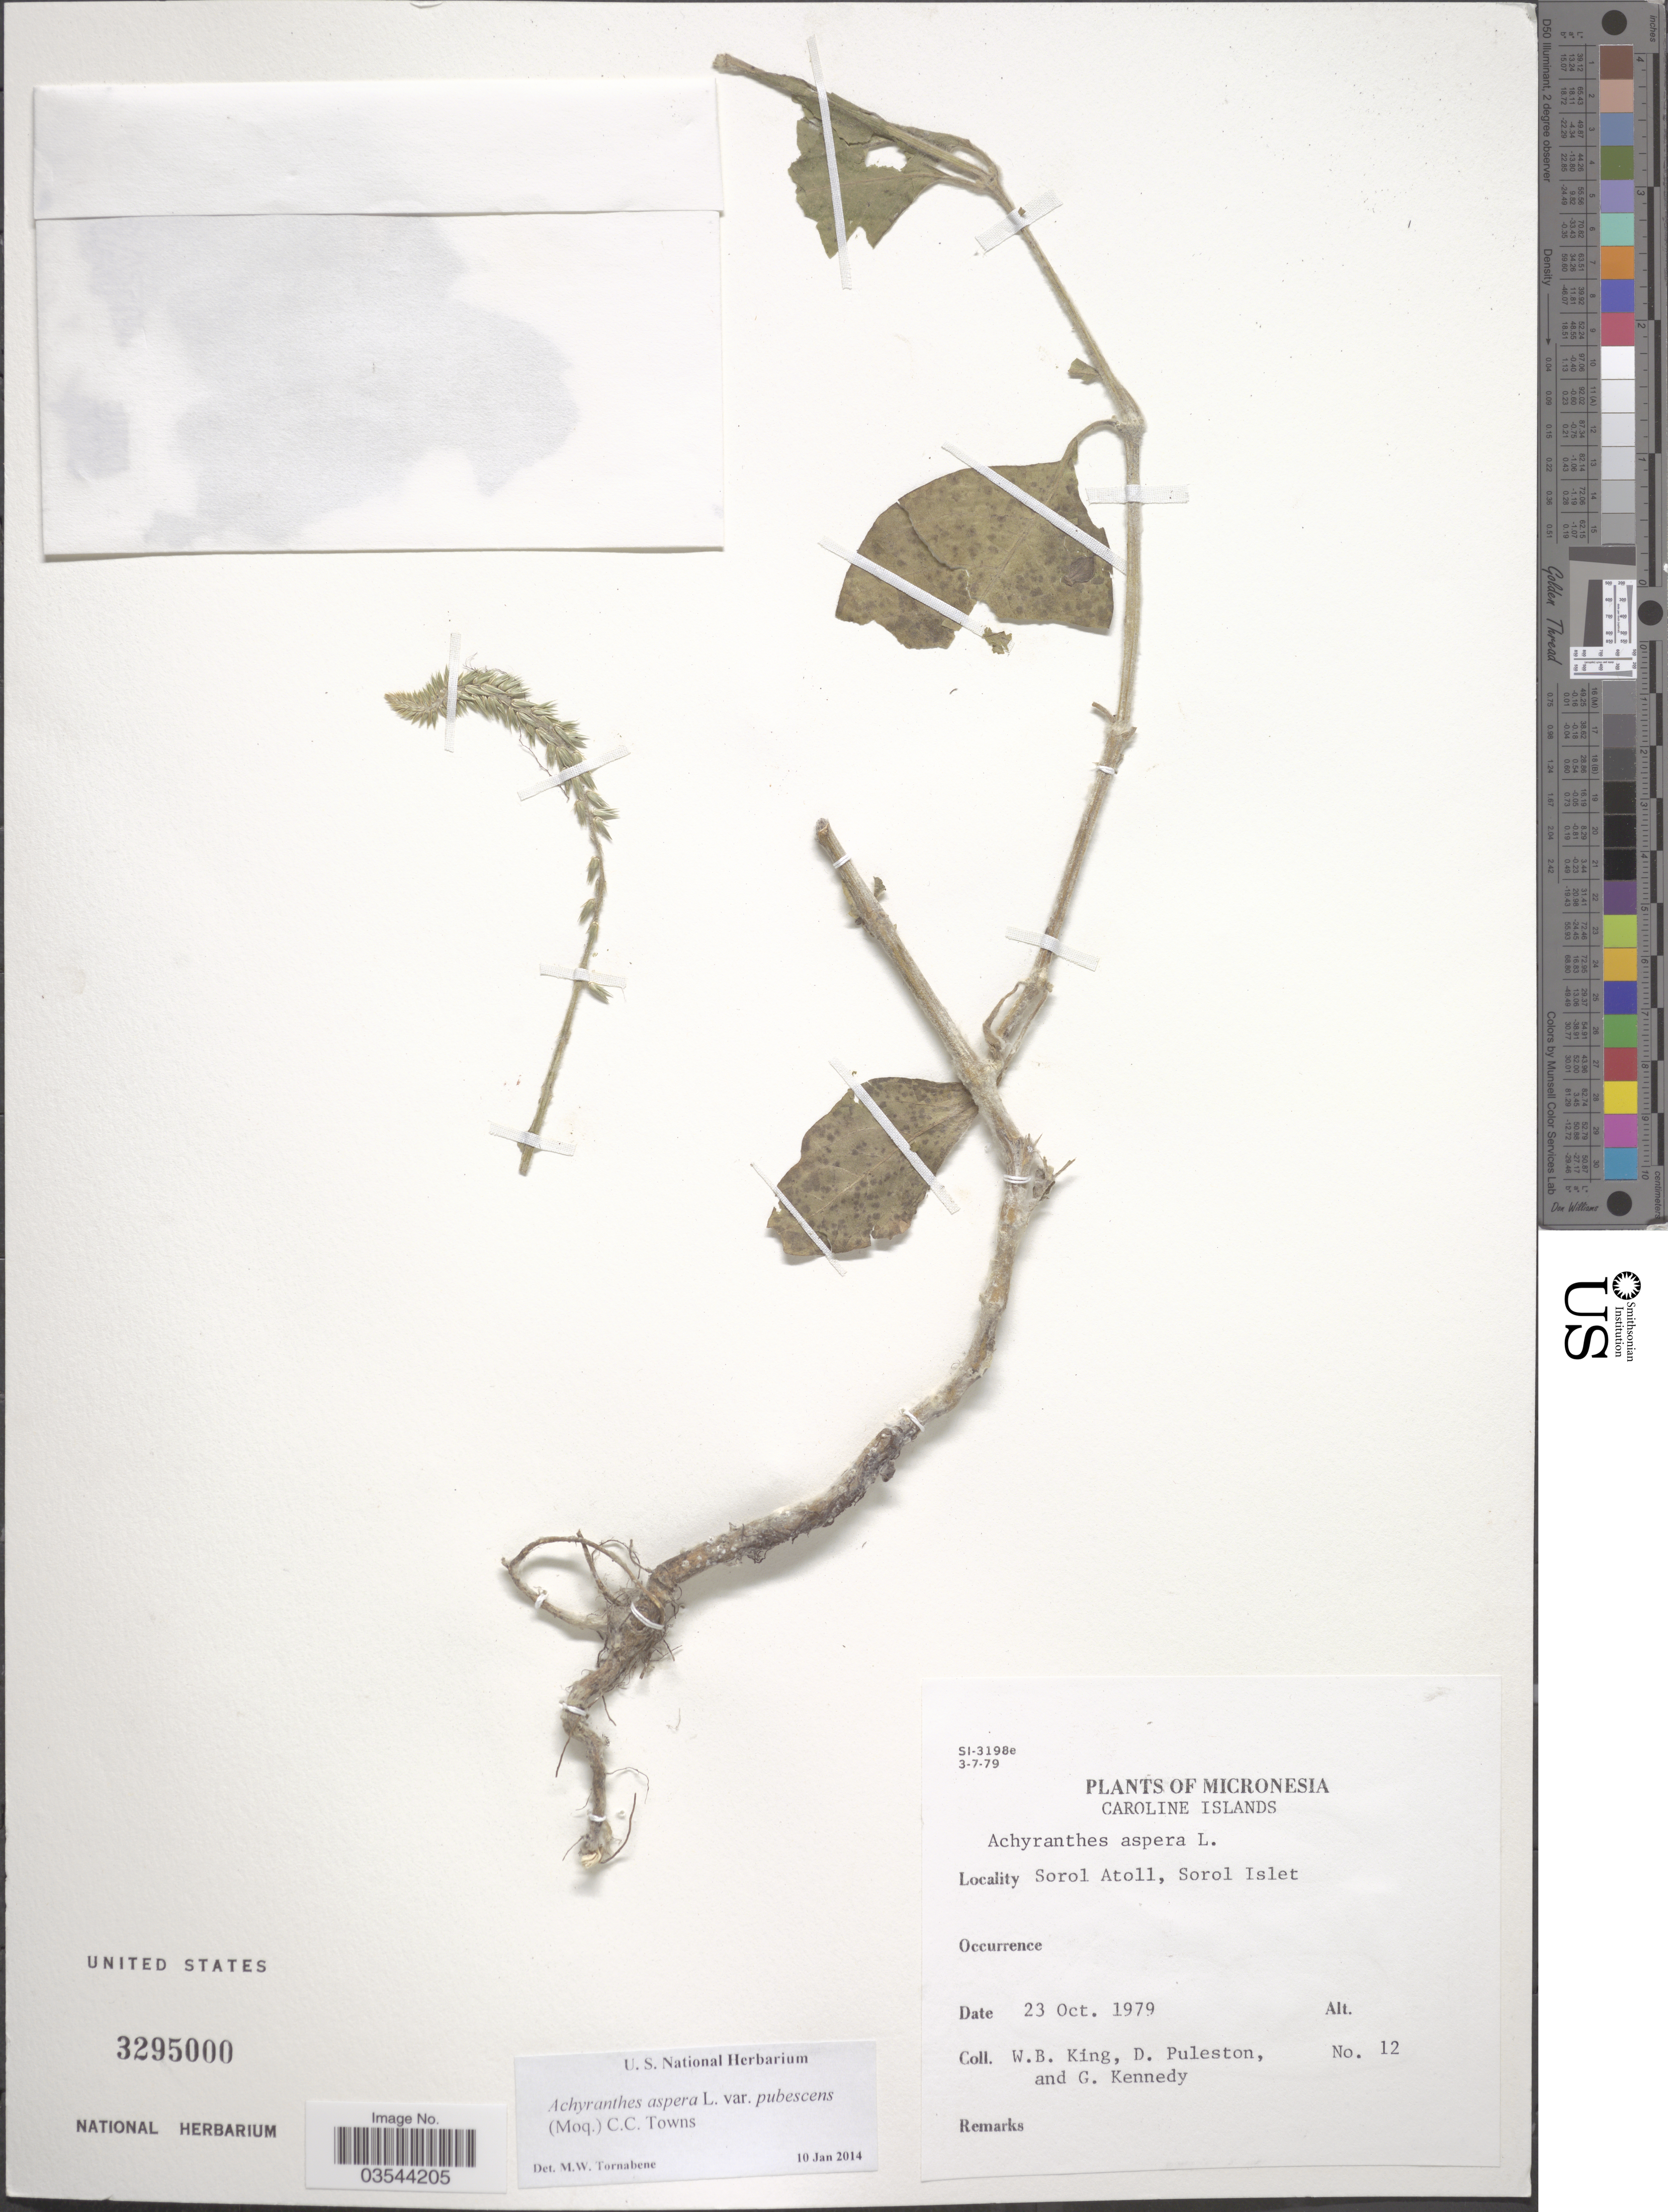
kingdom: Plantae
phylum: Tracheophyta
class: Magnoliopsida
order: Caryophyllales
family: Amaranthaceae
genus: Achyranthes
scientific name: Achyranthes aspera var. pubescens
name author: (Moq.) M. Gómez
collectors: W. B. King, D. Puleston & G. Kennedy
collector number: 12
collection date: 1979-10-23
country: Micronesia, Federated States of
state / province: Yap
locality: Micronesia. Caroline Islands. Sorol Atoll, Sorol Islet.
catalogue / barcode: US 3295000